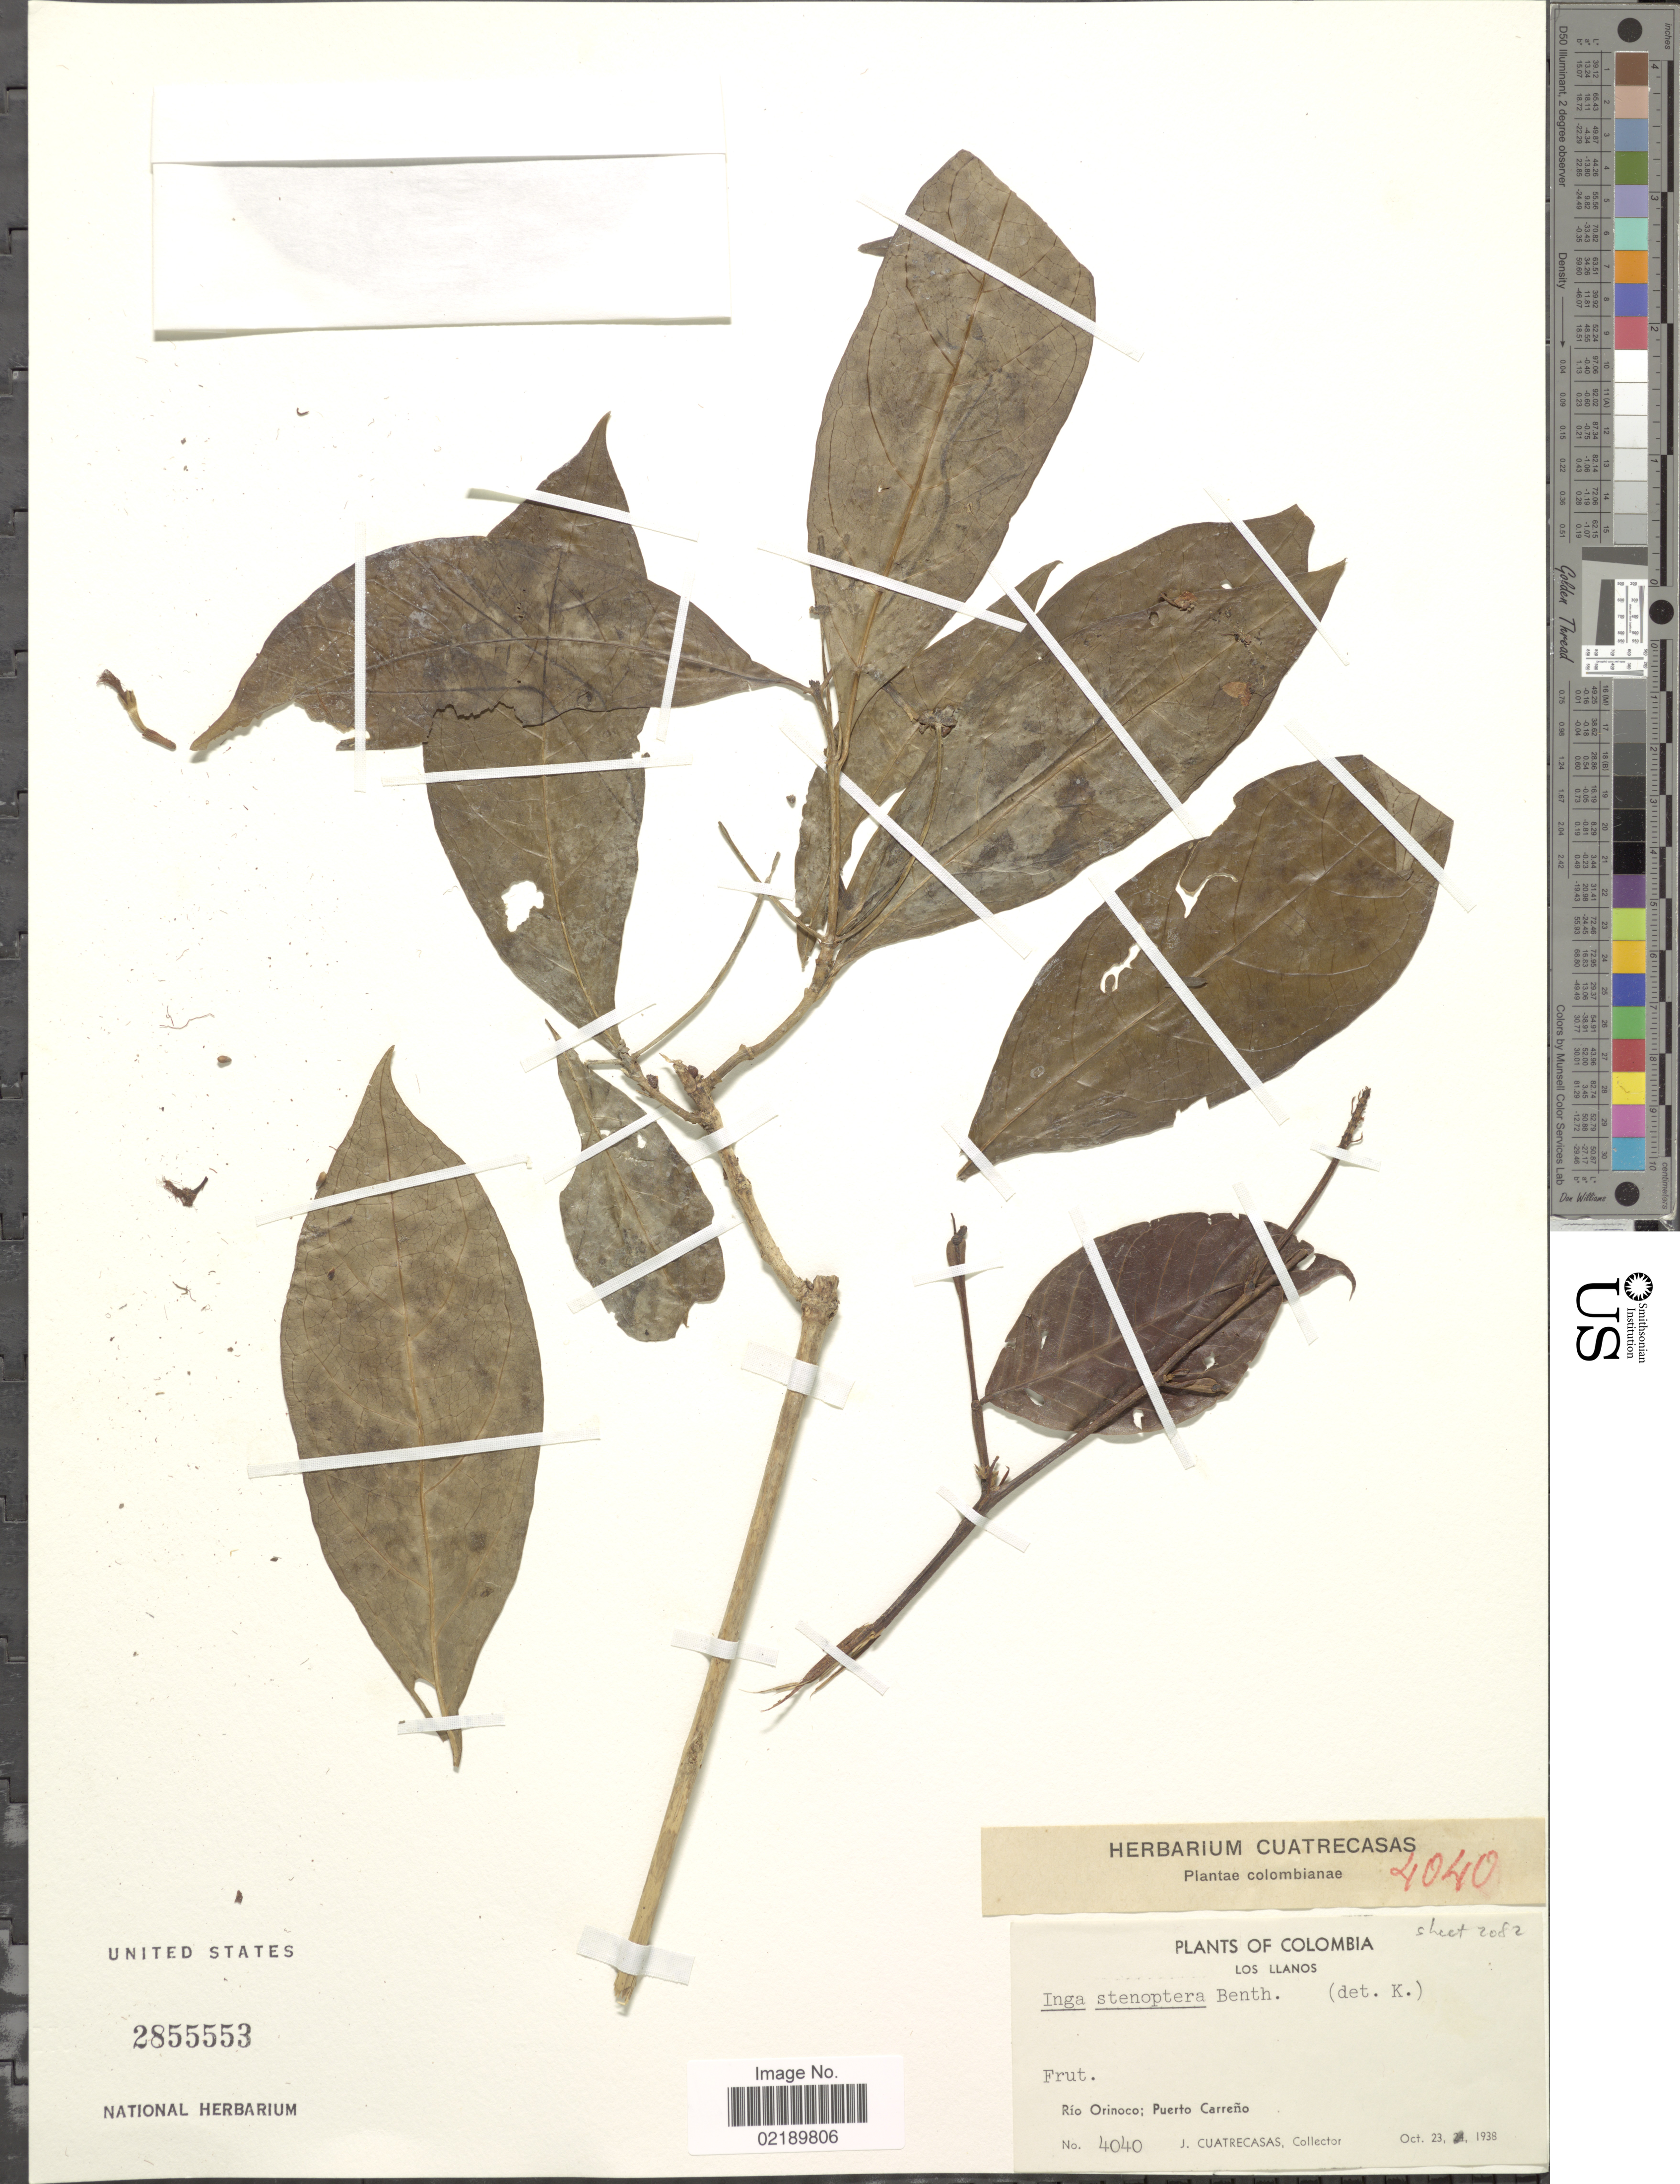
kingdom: Plantae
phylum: Tracheophyta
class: Magnoliopsida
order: Fabales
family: Fabaceae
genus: Inga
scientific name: Inga stenoptera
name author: Benth.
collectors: J. Cuatrecasas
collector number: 4040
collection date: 1938-10-23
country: Colombia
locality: Los Llanos. Rio Orinoco; Puerto Carreño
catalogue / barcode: US 2855553